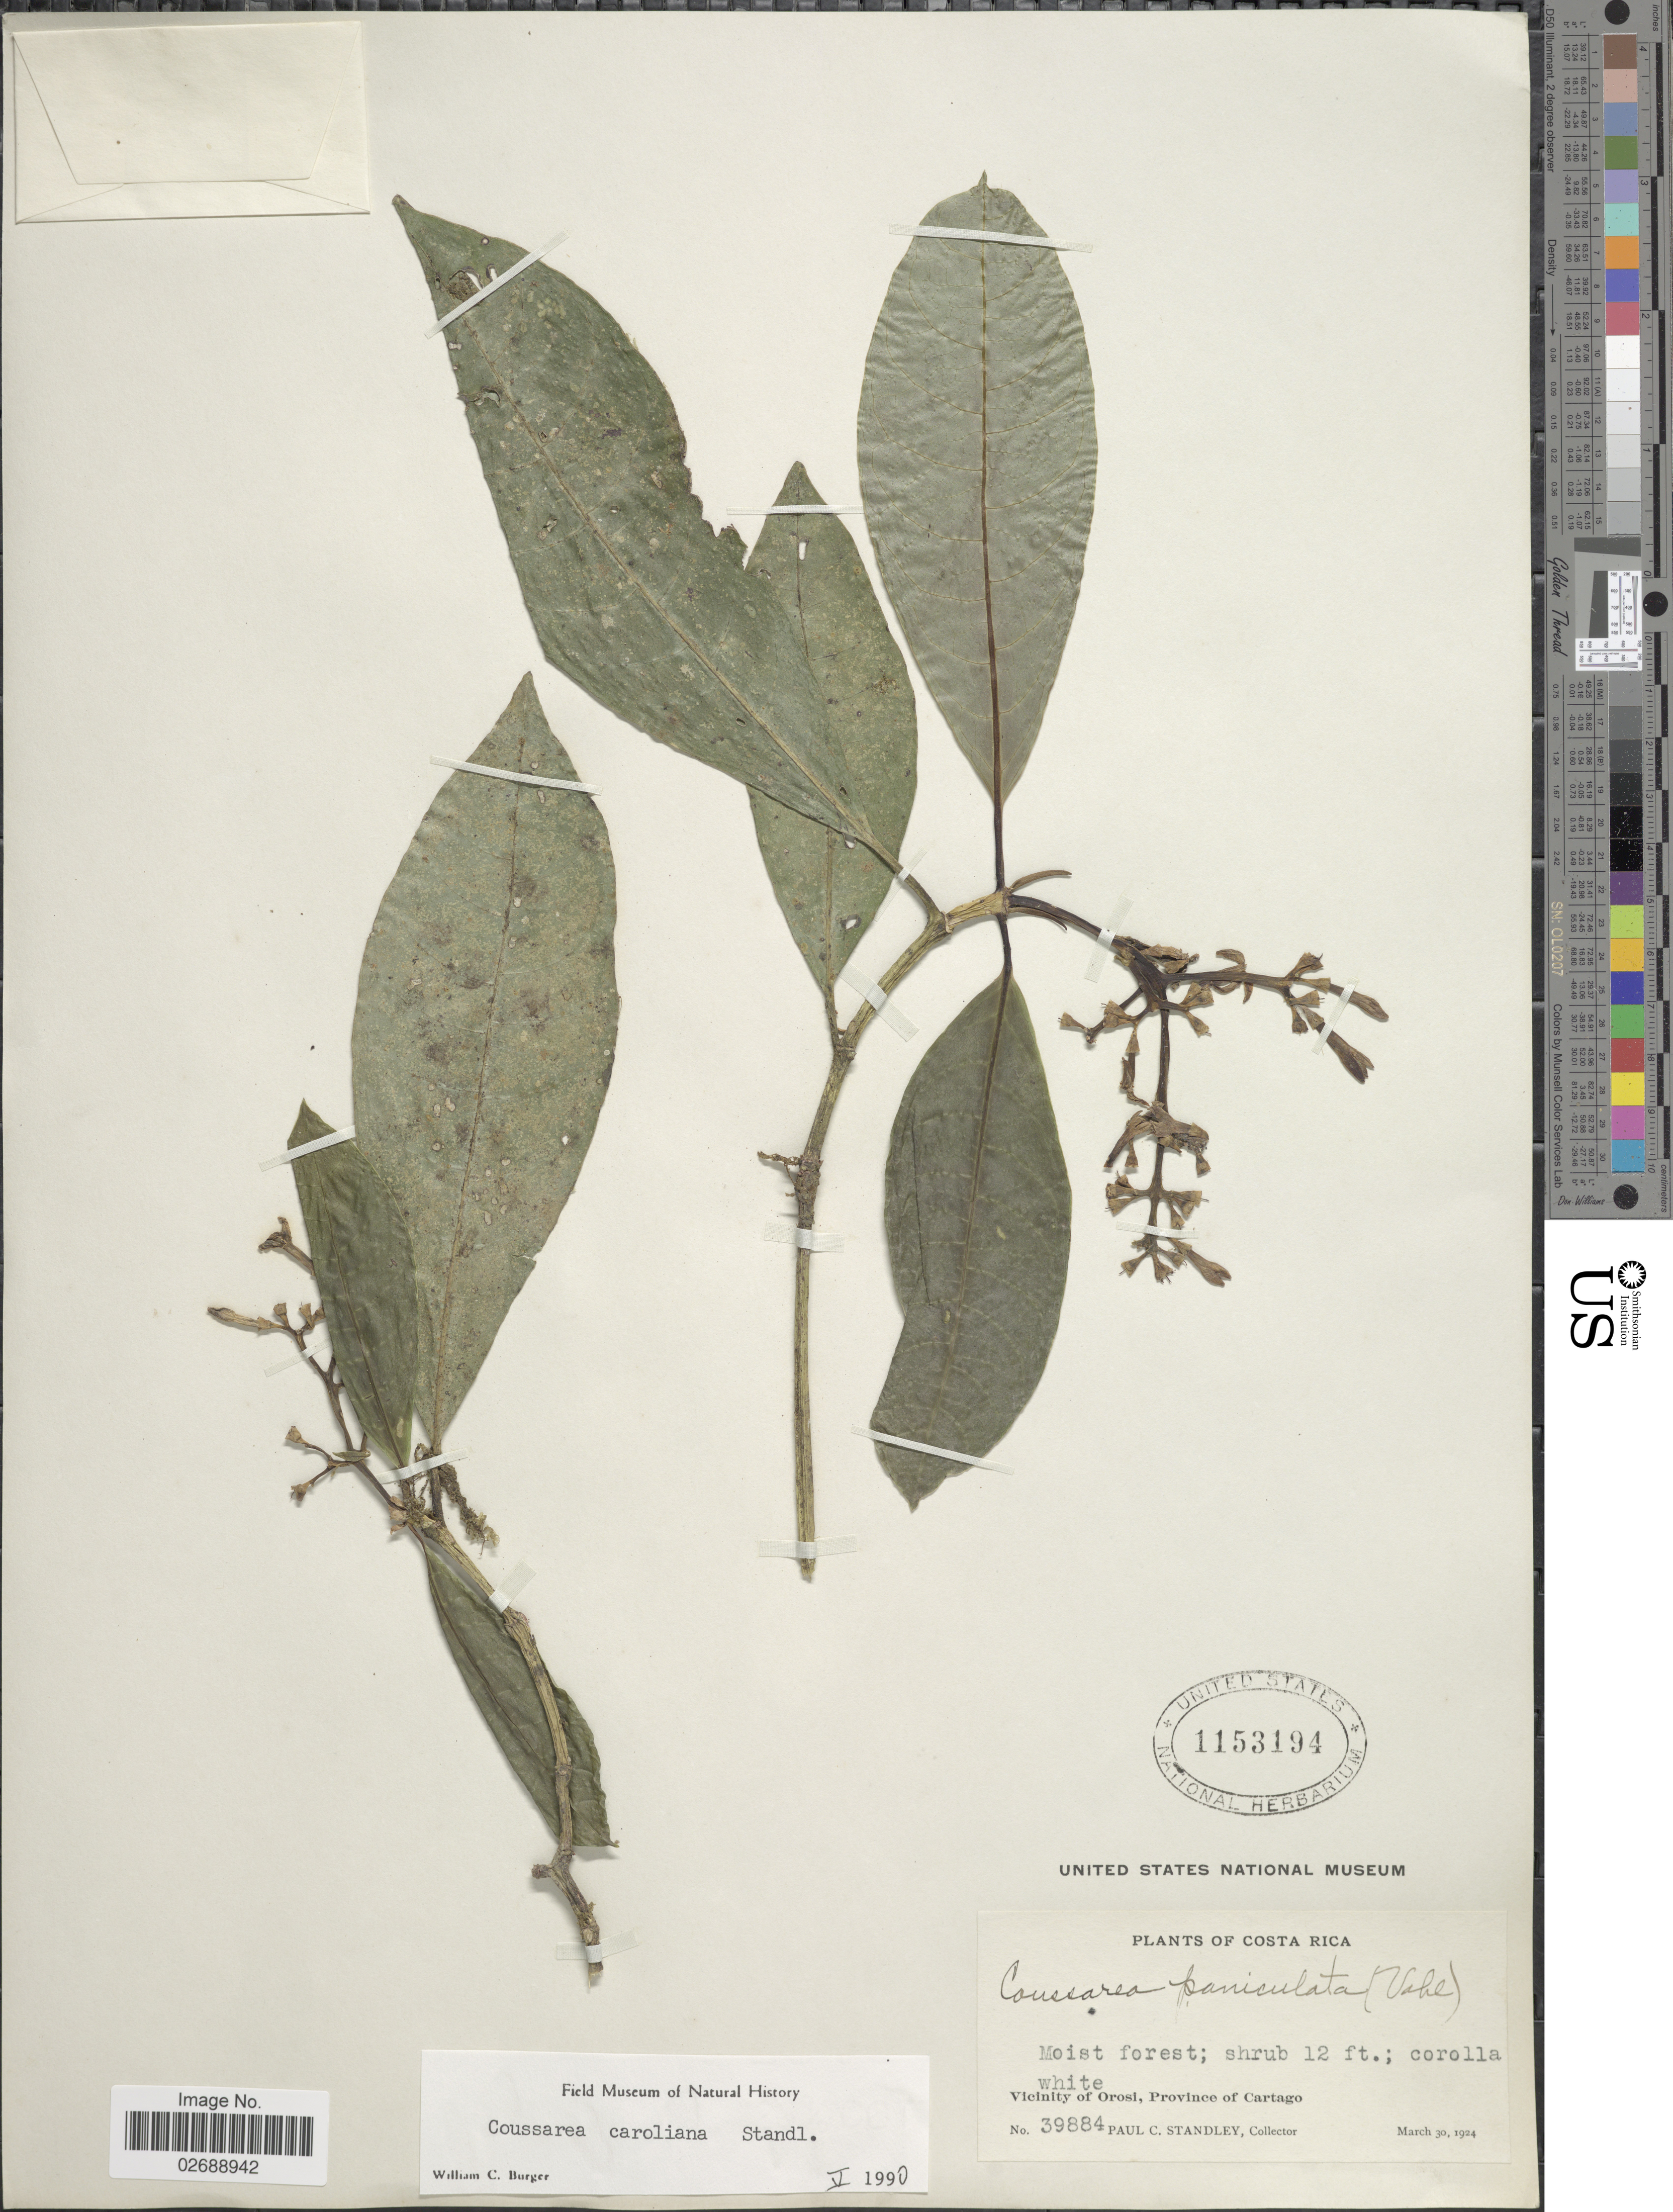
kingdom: Plantae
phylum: Tracheophyta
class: Magnoliopsida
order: Gentianales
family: Rubiaceae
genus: Coussarea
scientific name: Coussarea caroliana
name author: Standl.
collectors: P. C. Standley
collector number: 39884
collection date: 1924-03-30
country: Costa Rica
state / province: Cartago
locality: Vicinity of Orosi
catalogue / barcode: US 1153194